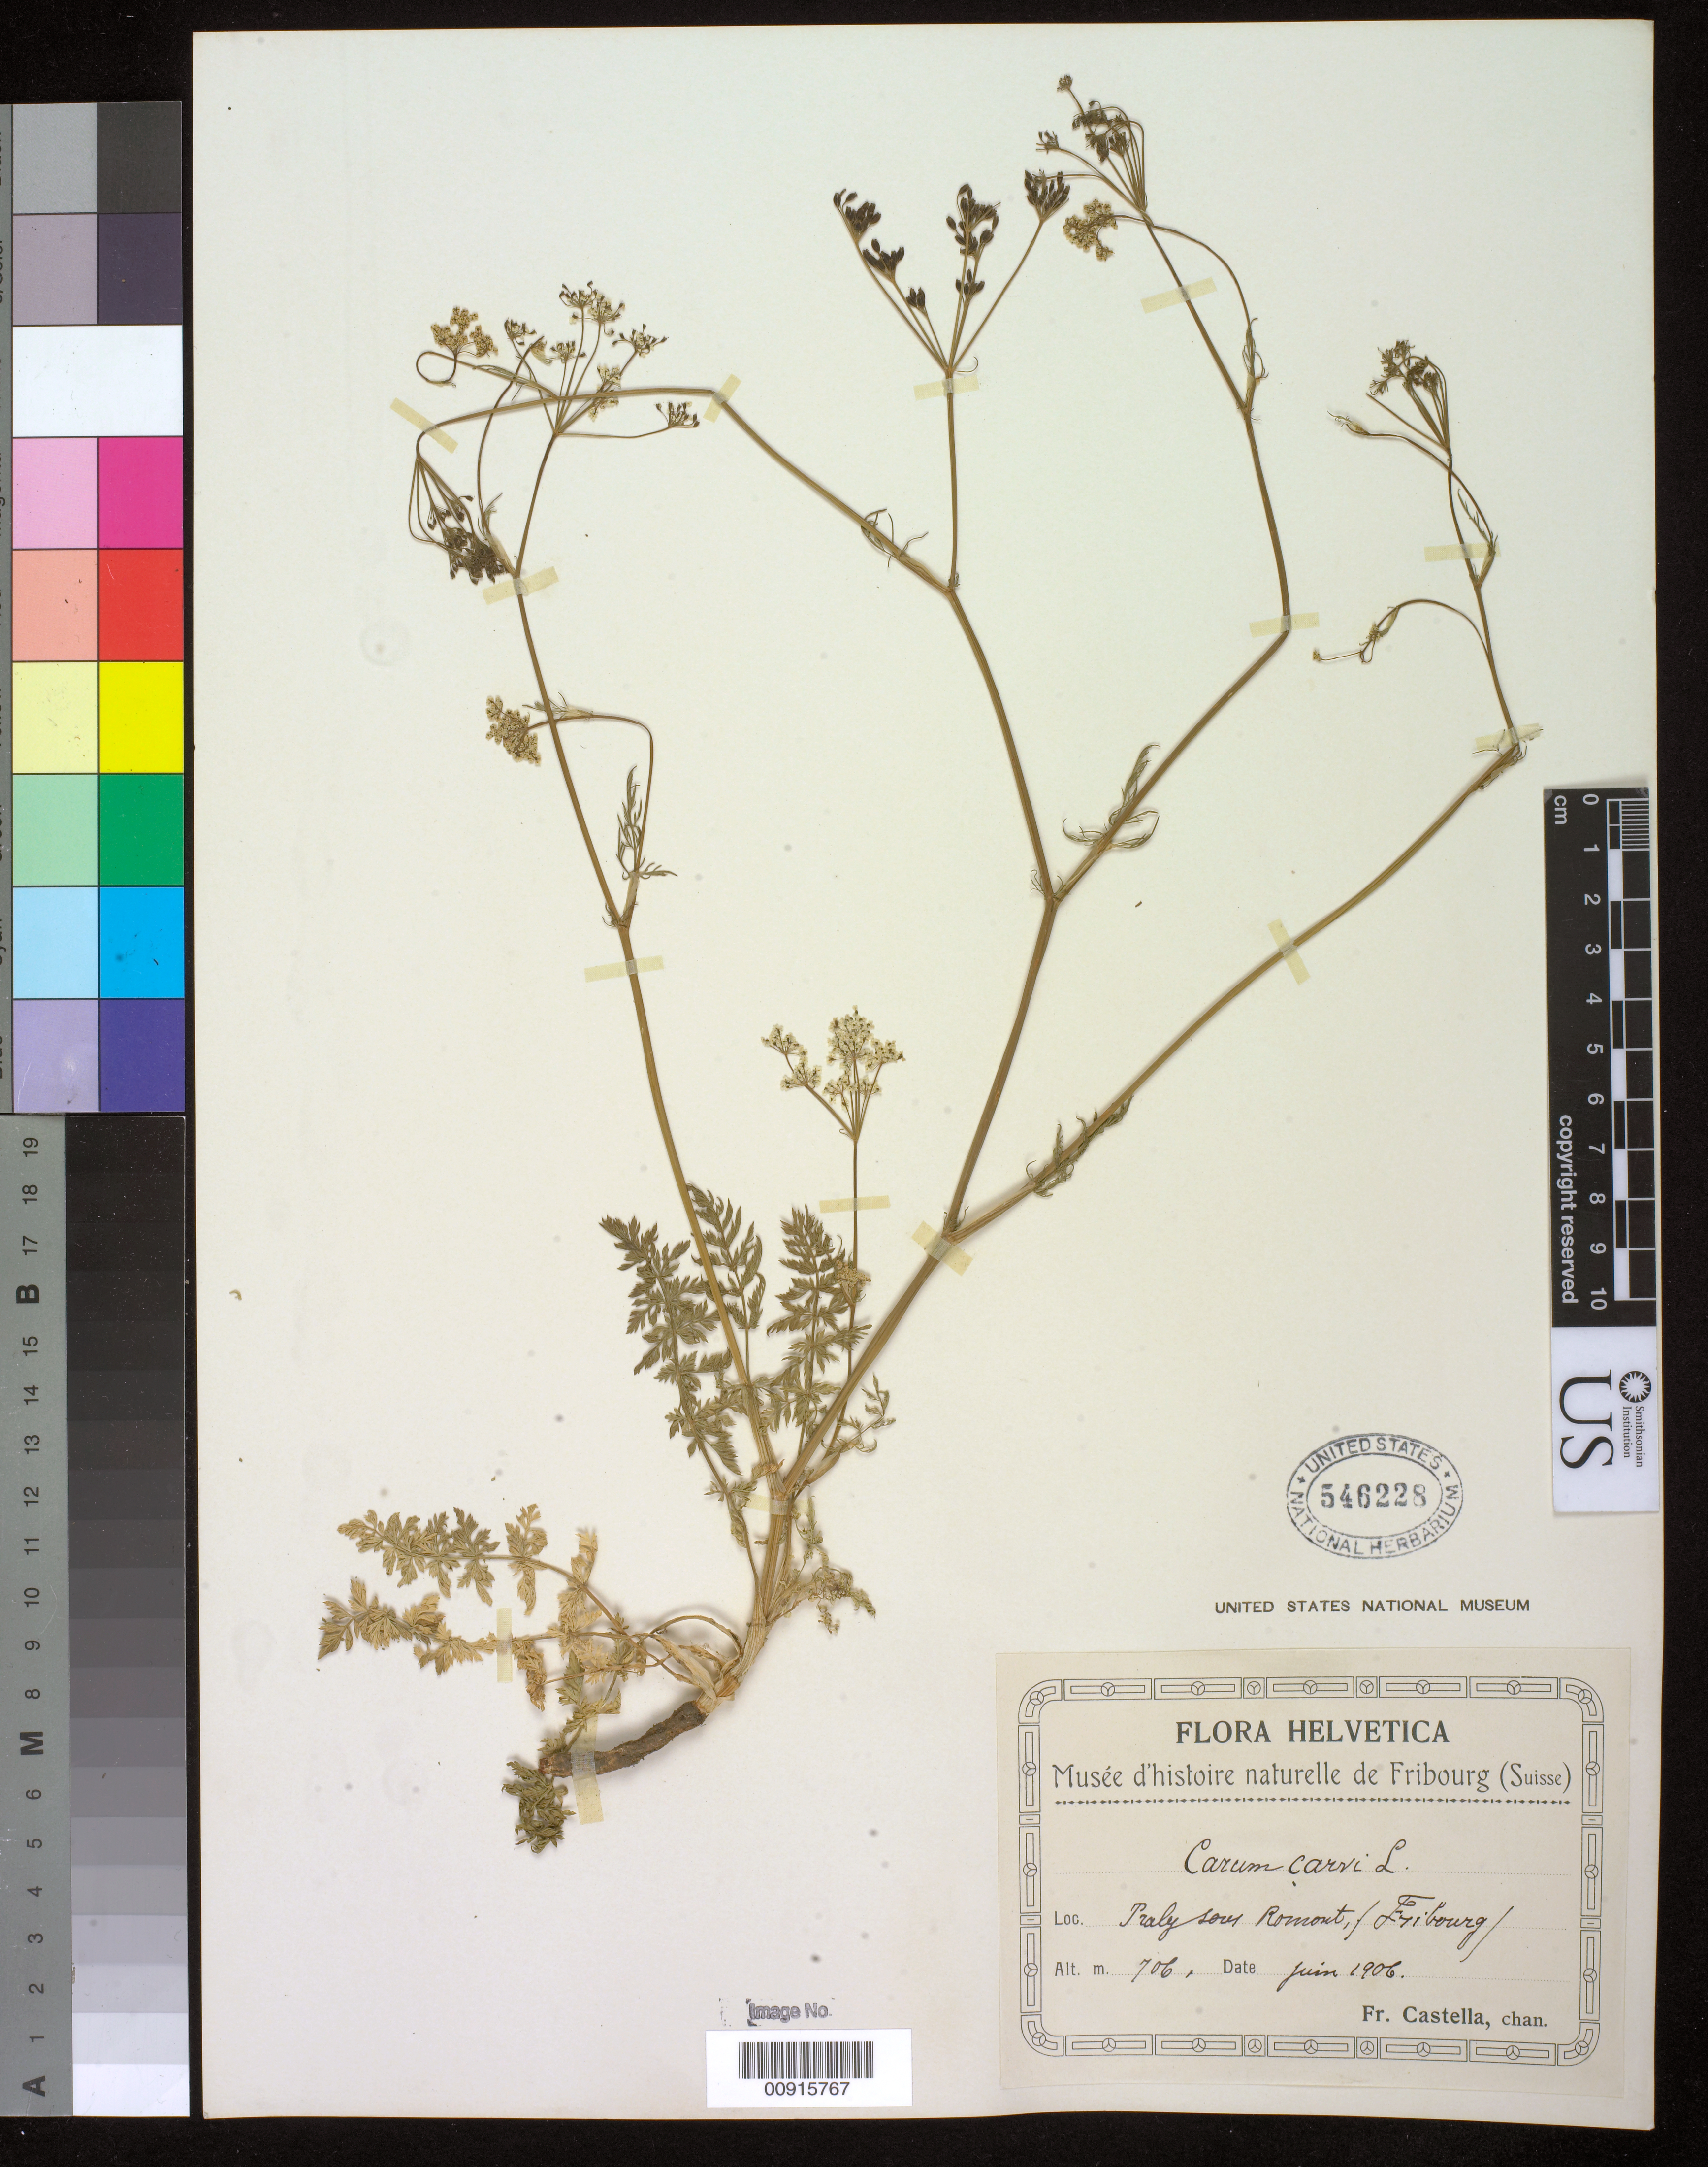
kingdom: Plantae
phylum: Tracheophyta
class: Magnoliopsida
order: Apiales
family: Apiaceae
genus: Carum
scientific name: Carum carvi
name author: L.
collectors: Fr. Castella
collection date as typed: Jun 1906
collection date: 1906-06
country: Switzerland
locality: [traly soui]/Roimont/Fribourg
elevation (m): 706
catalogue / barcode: US 546228